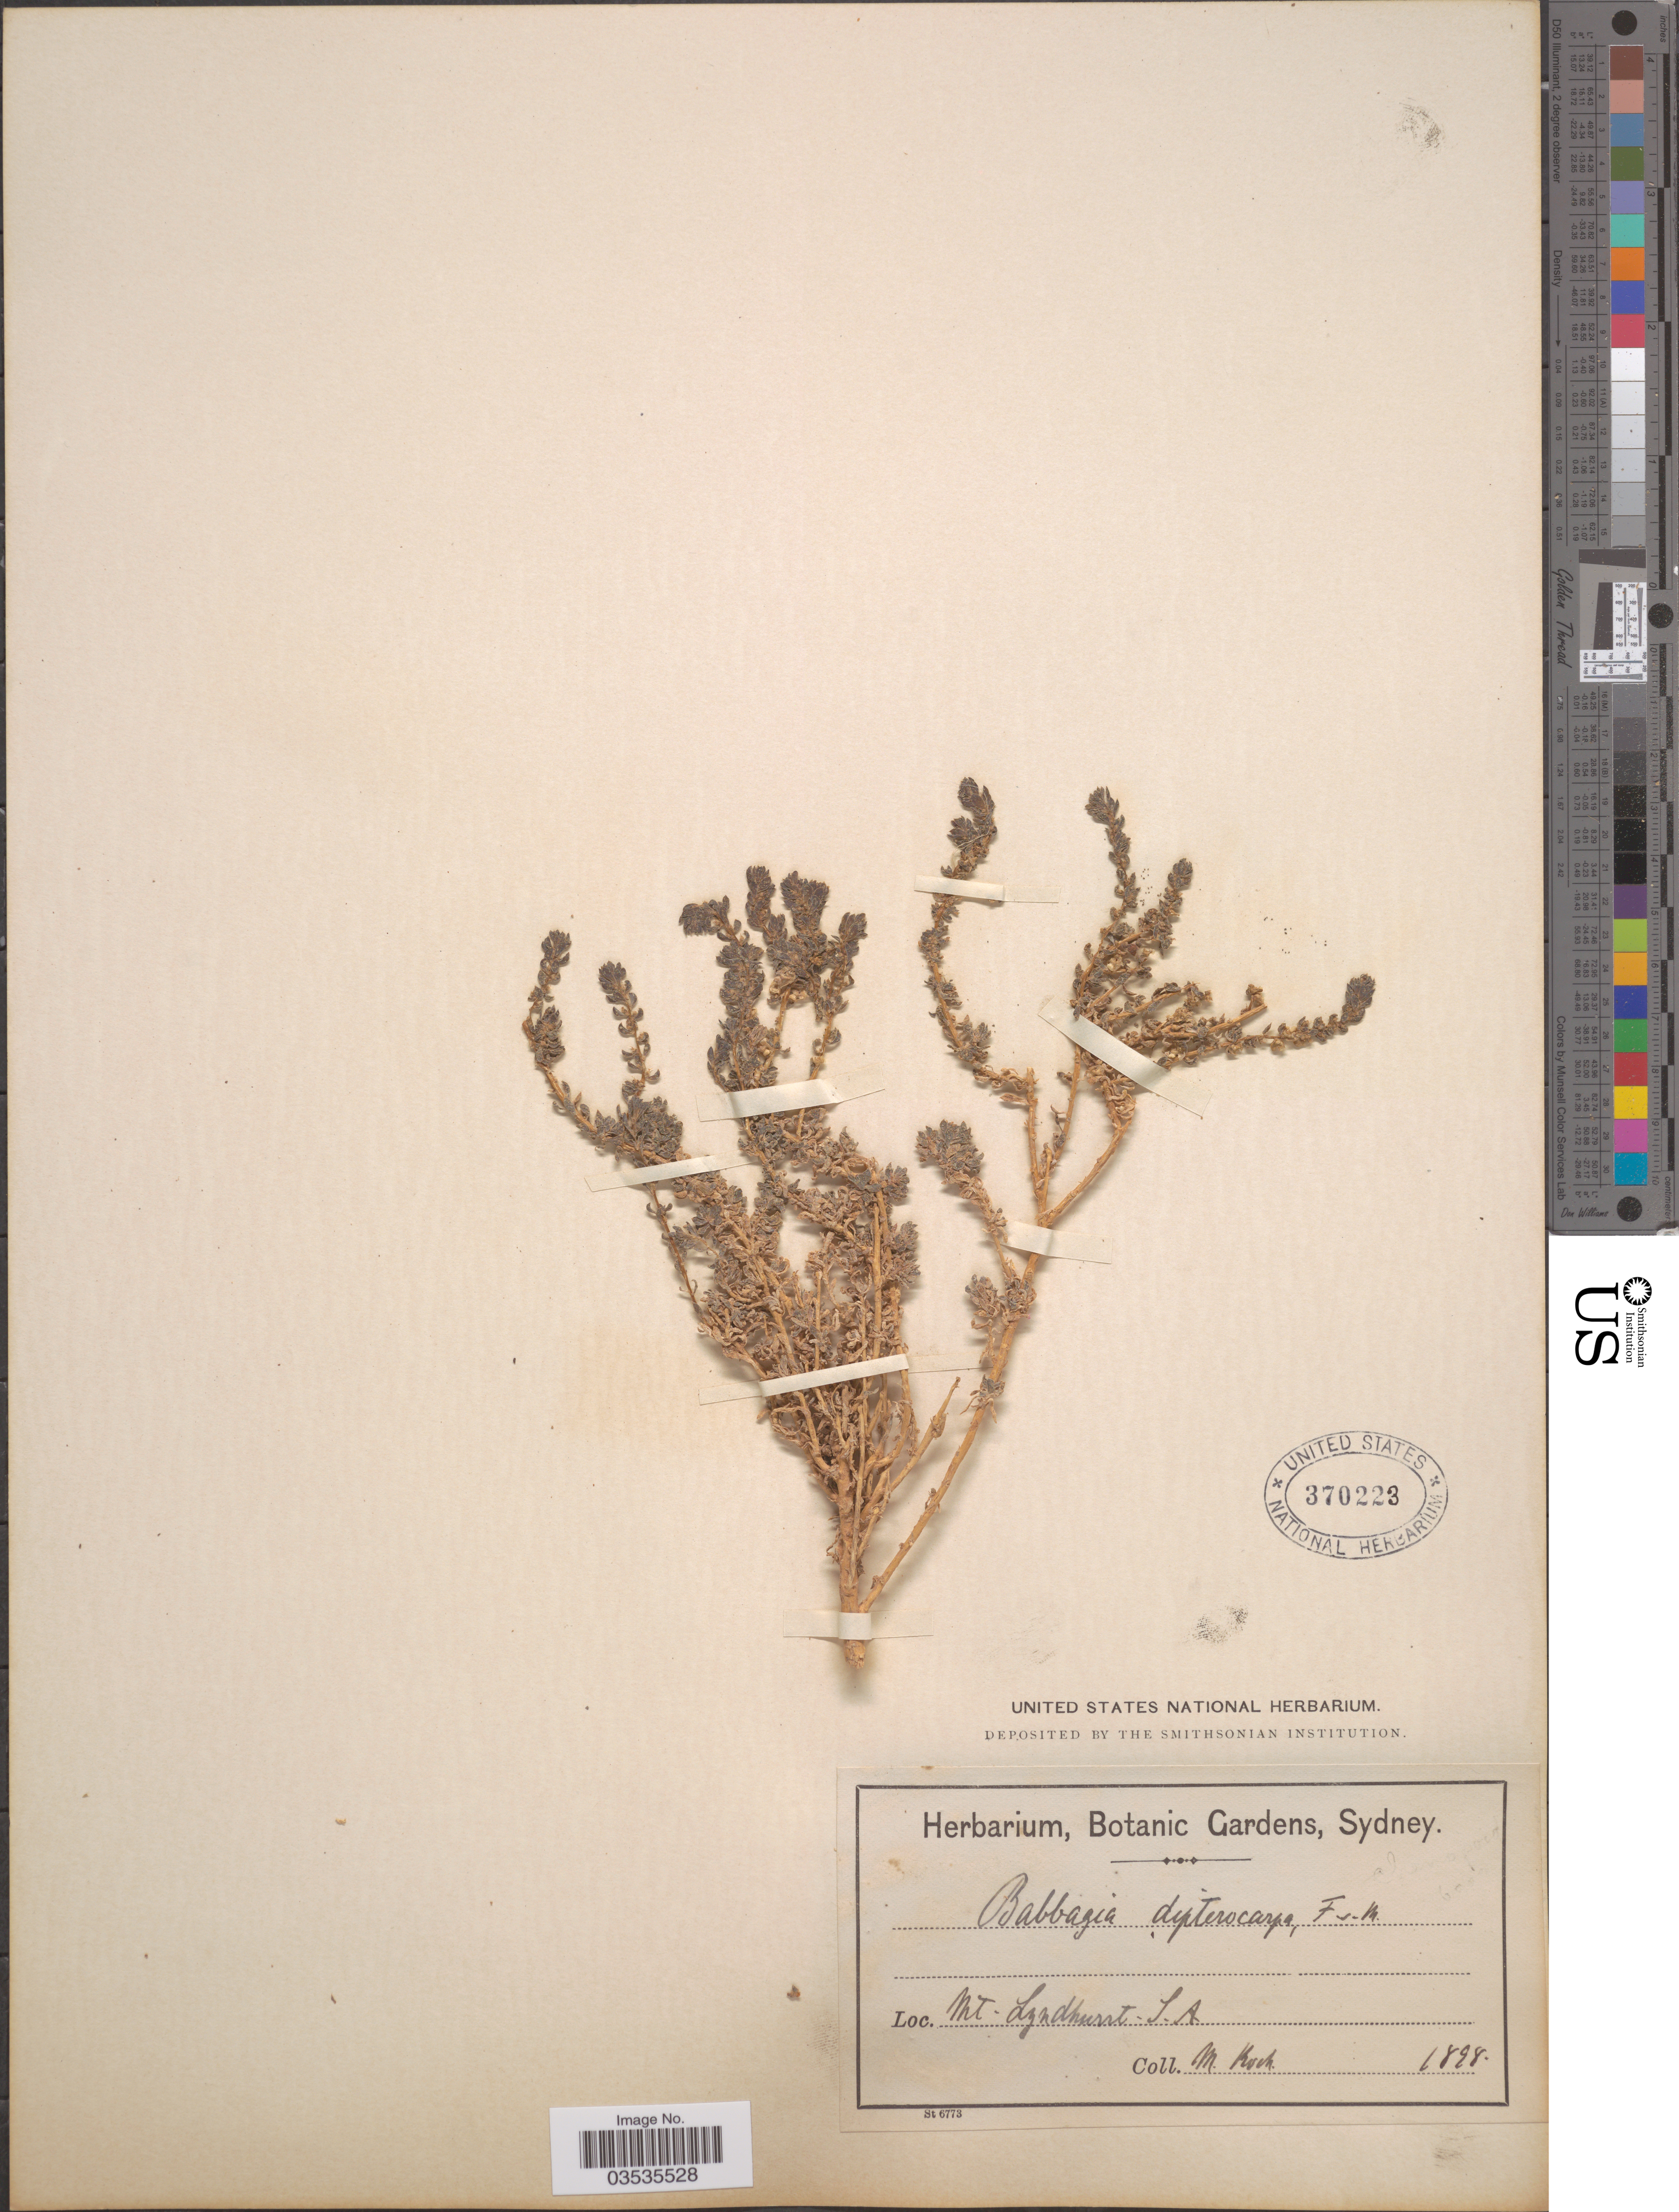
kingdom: Plantae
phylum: Tracheophyta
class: Magnoliopsida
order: Caryophyllales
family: Amaranthaceae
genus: Osteocarpum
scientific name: Osteocarpum dipterocarpum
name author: (F. Muell.) Volkens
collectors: M. Koch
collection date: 1898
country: Australia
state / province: South Australia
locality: Mt. Lyndhurst.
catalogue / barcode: US 370223